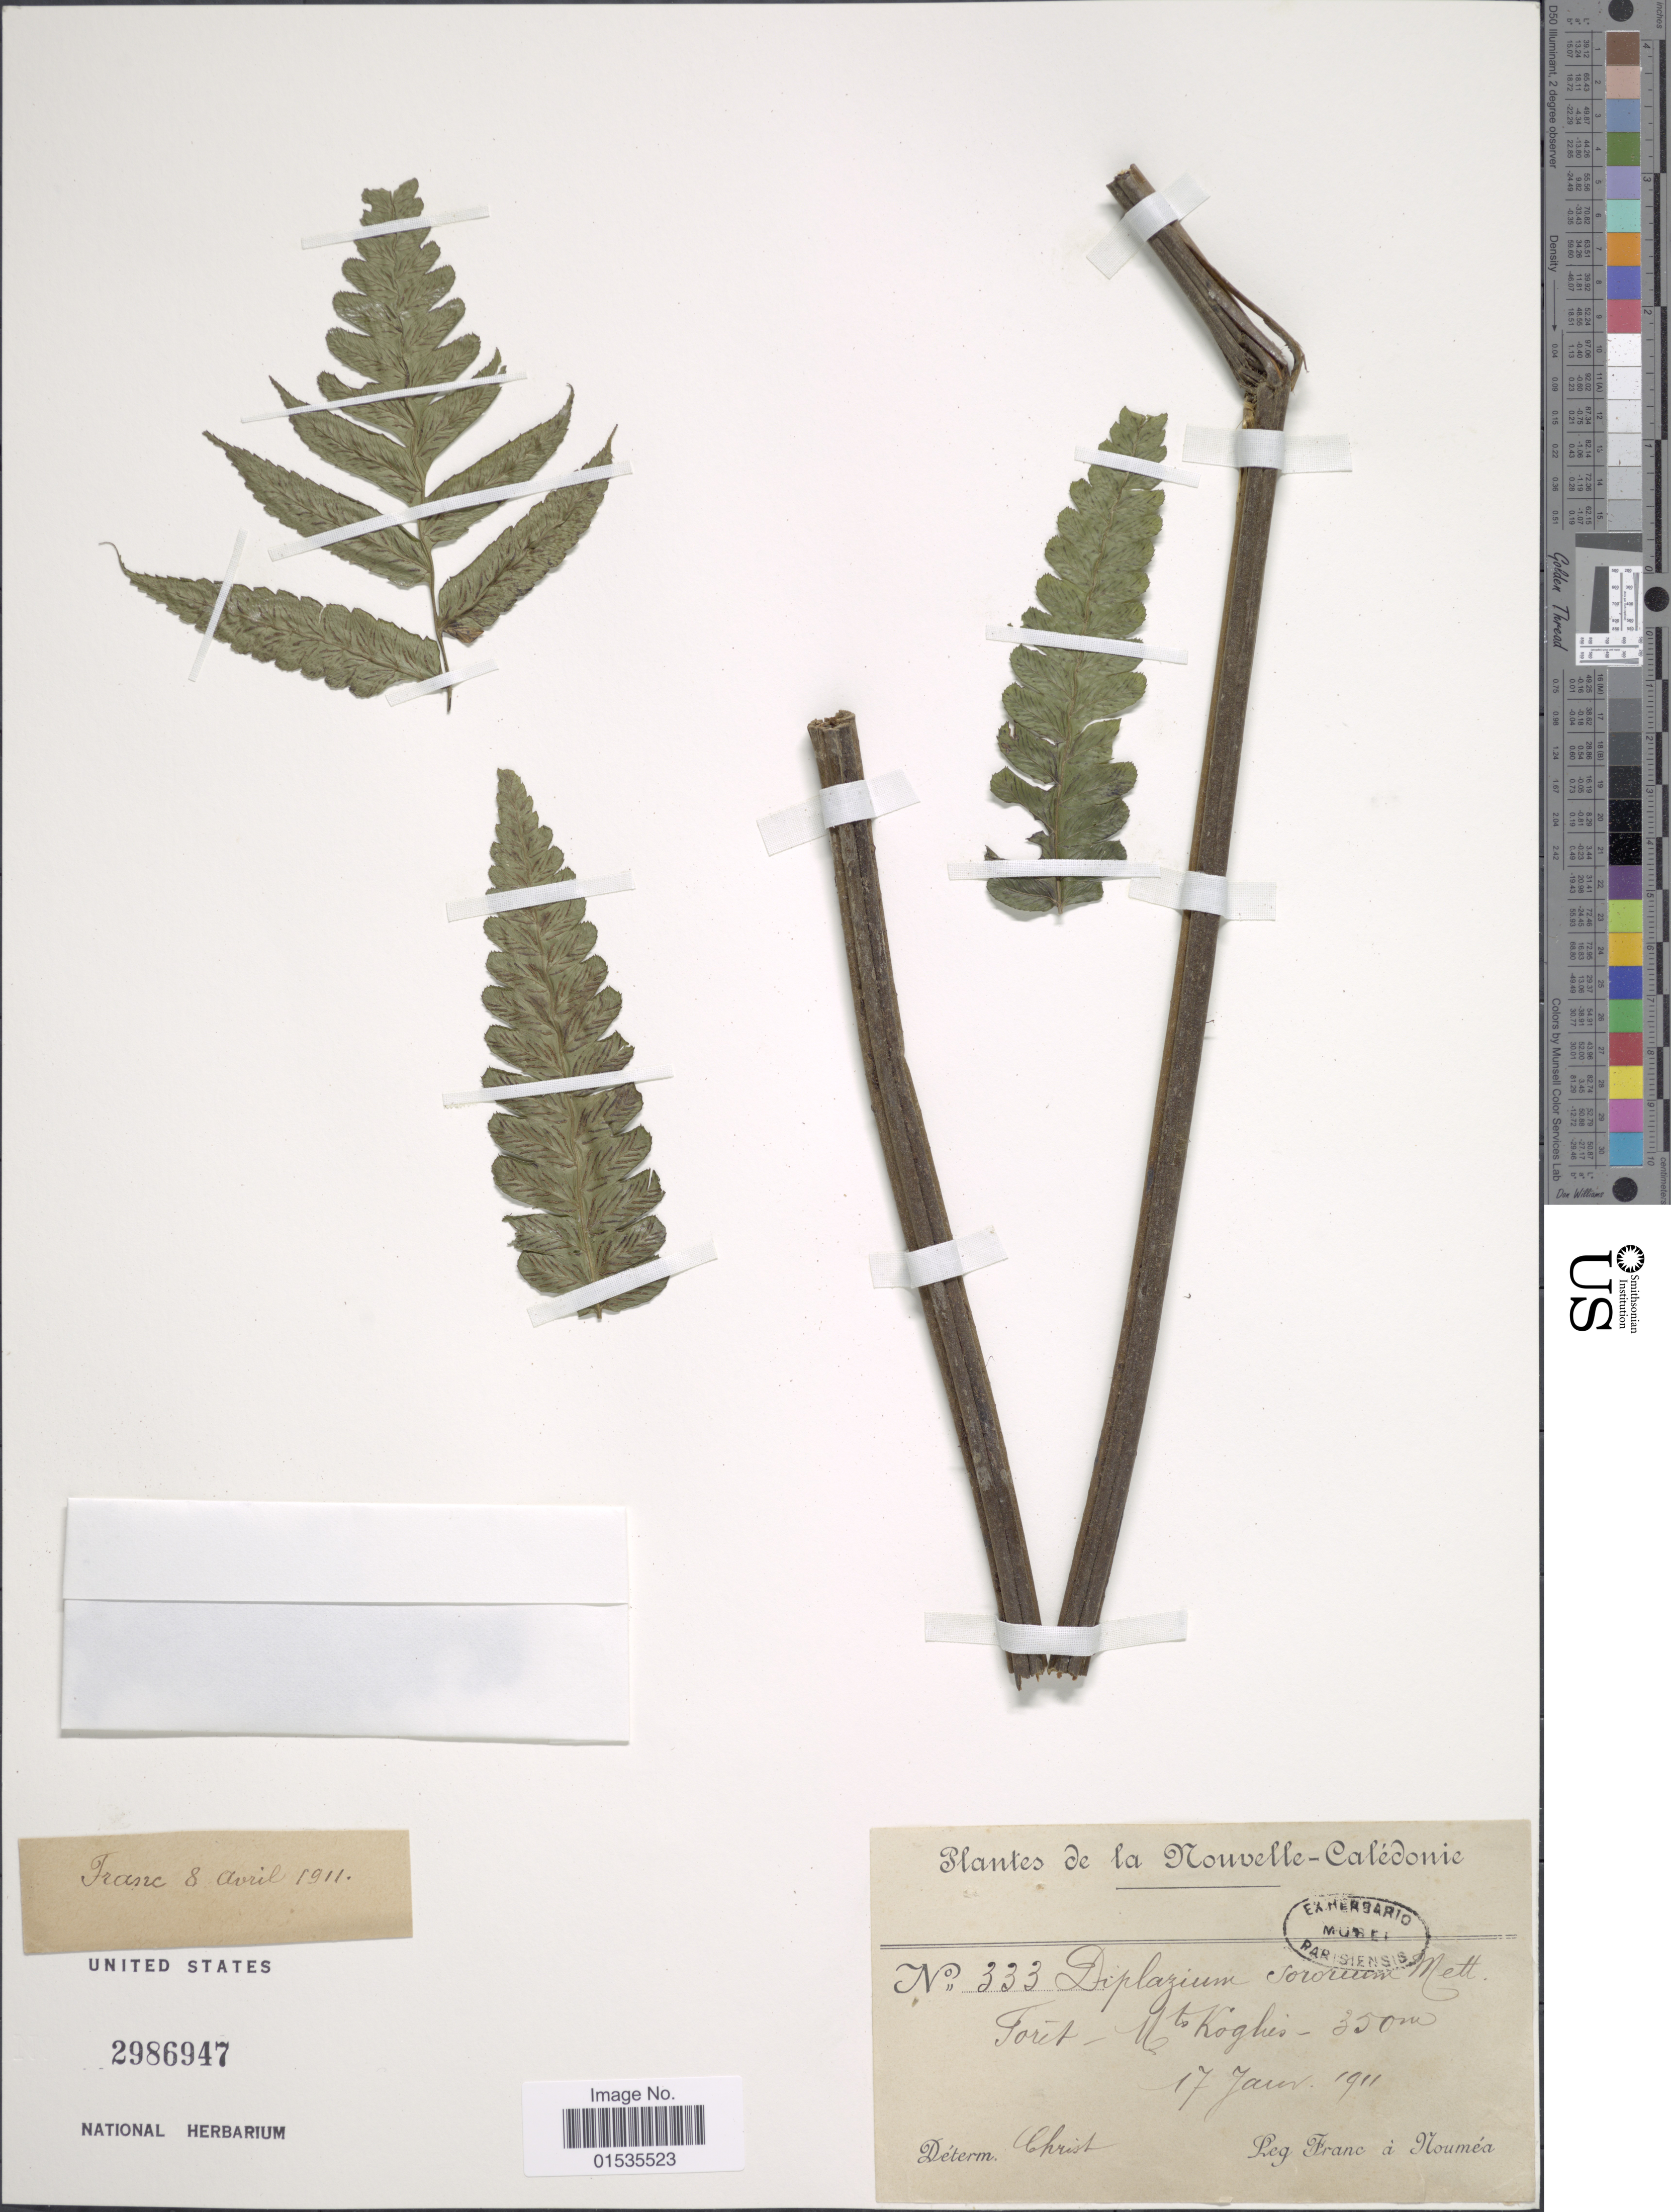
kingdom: Plantae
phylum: Tracheophyta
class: Polypodiopsida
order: Polypodiales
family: Athyriaceae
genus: Diplazium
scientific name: Diplazium sororium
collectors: Franc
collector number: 333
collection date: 1911-01-17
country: New Caledonia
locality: Forêt Mts Koghis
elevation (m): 350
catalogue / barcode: US 2986947